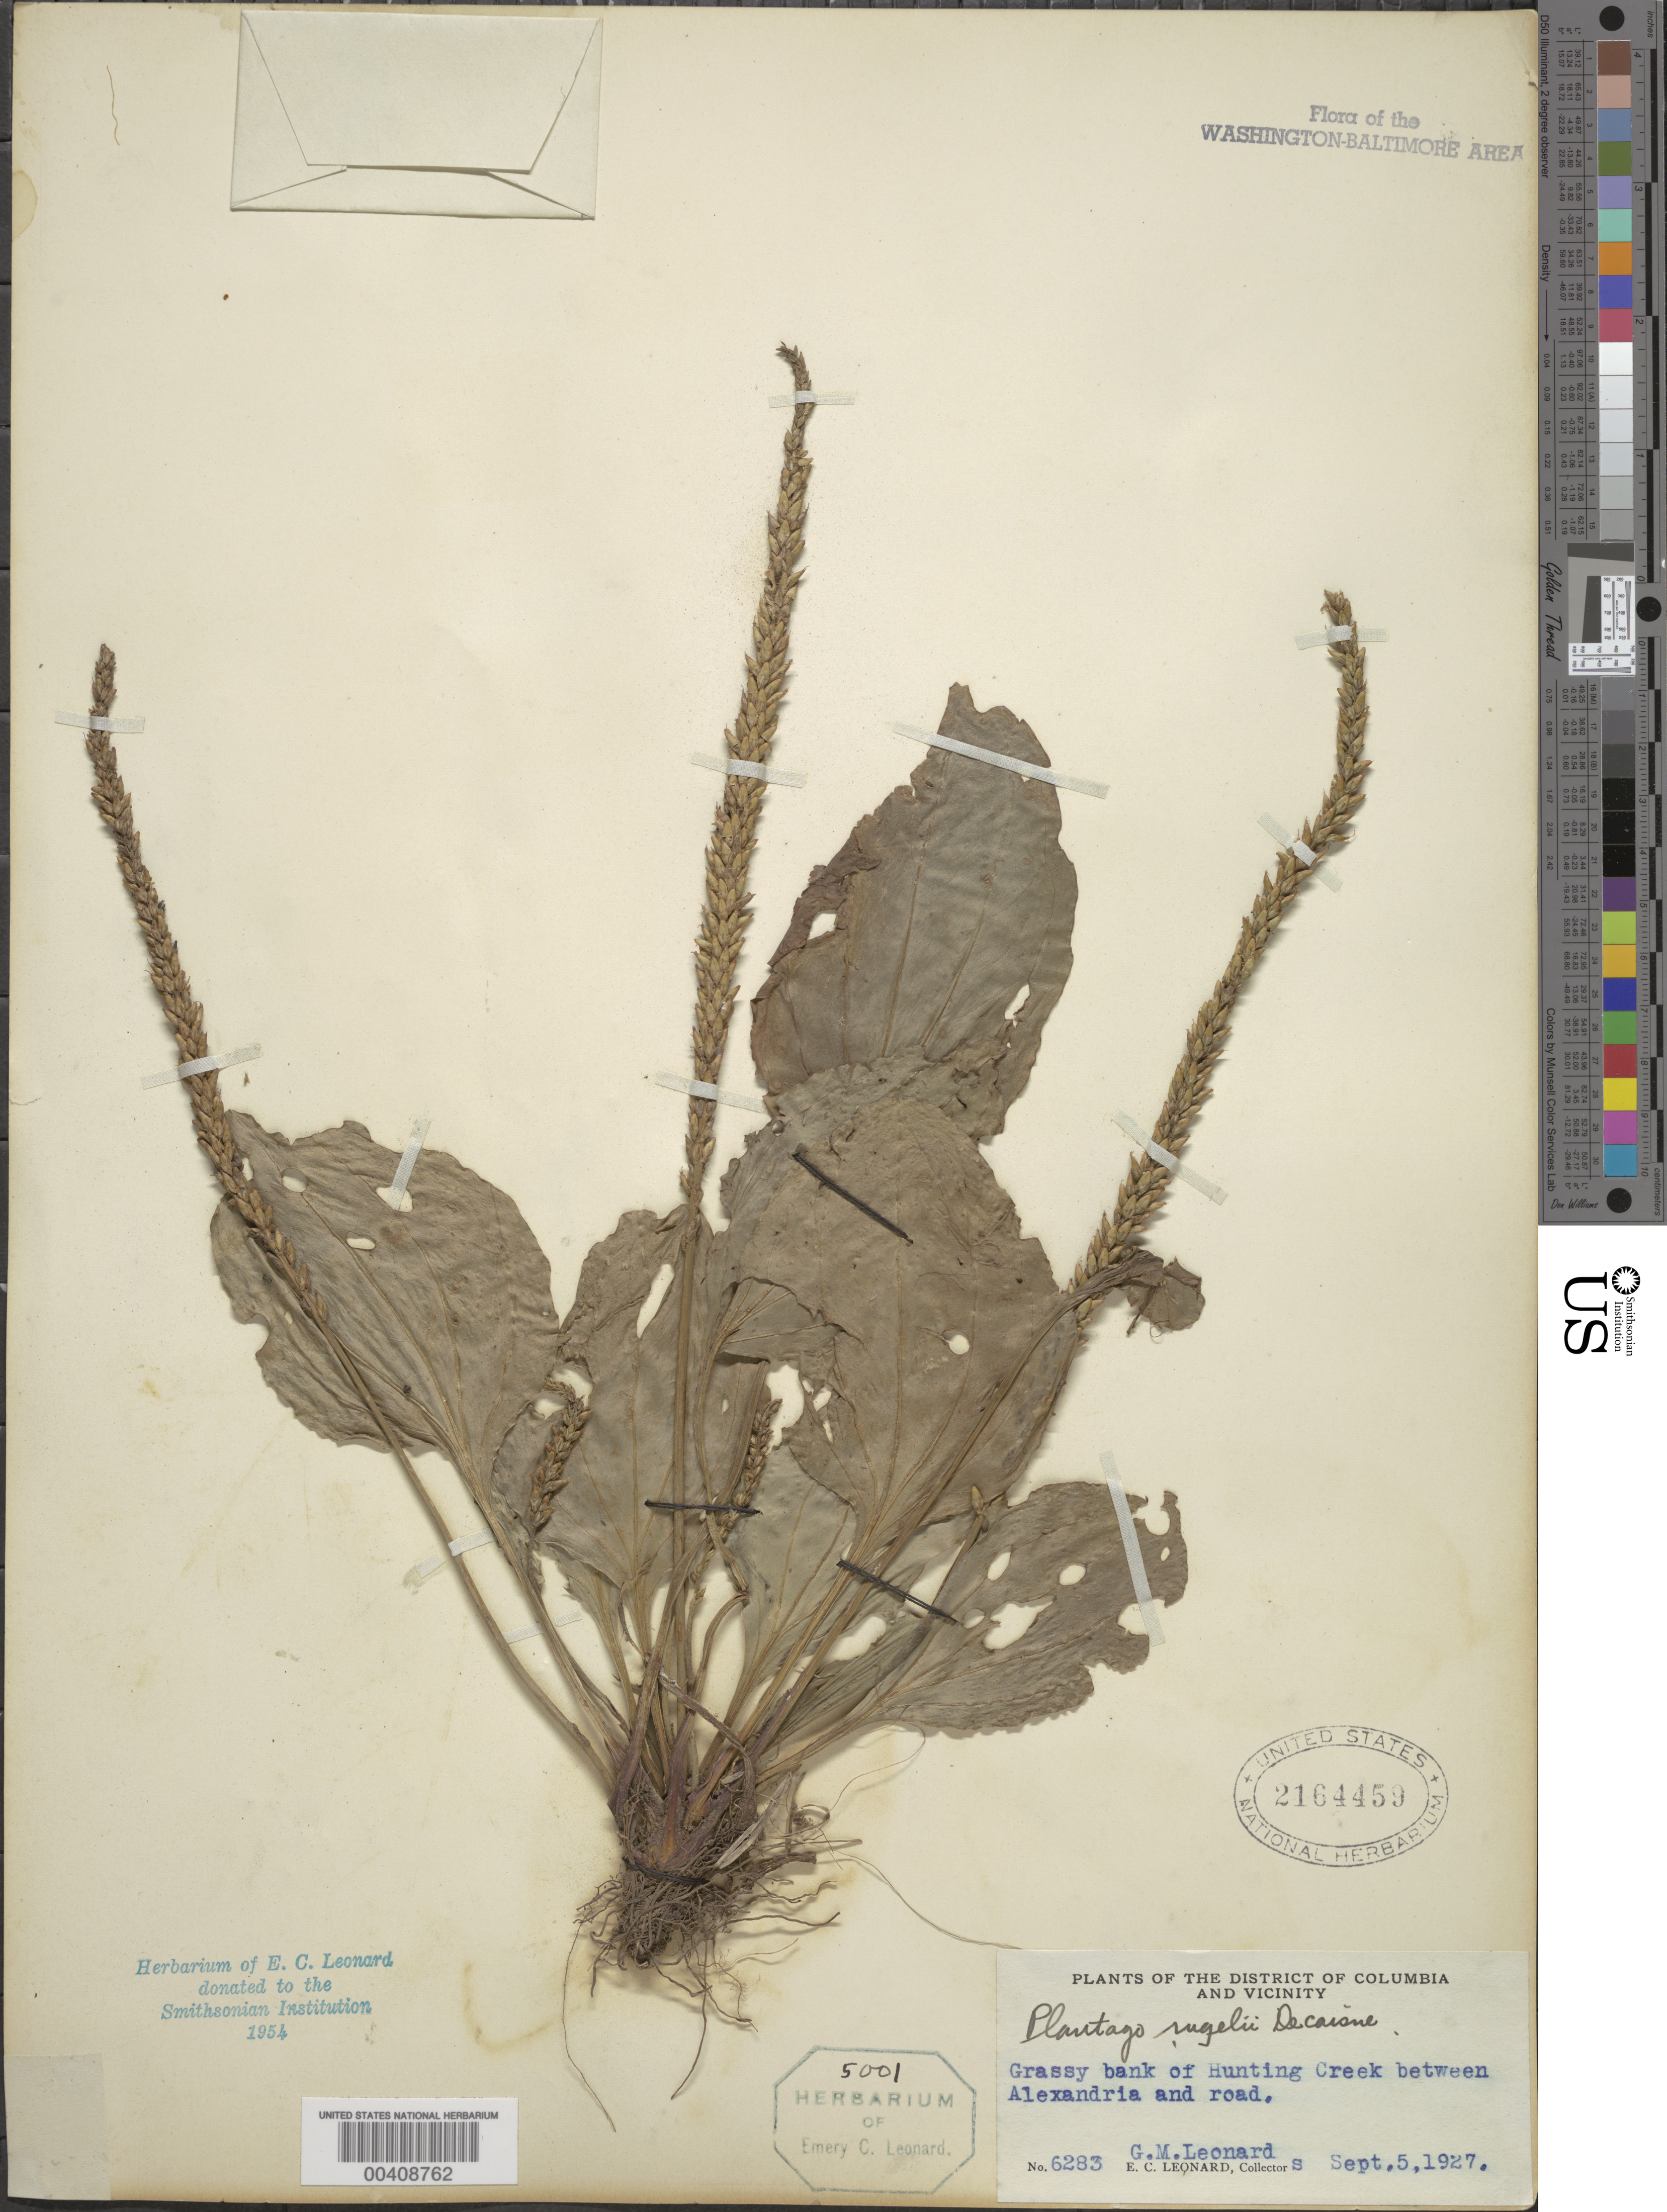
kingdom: Plantae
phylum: Tracheophyta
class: Magnoliopsida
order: Lamiales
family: Plantaginaceae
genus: Plantago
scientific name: Plantago rugelii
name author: Decne.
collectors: E. C. Leonard & G. M. Leonard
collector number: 6283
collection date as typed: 05 Sep 1927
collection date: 1927-09-05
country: United States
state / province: Virginia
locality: Bank of Hunting Creek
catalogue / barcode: US 2164459